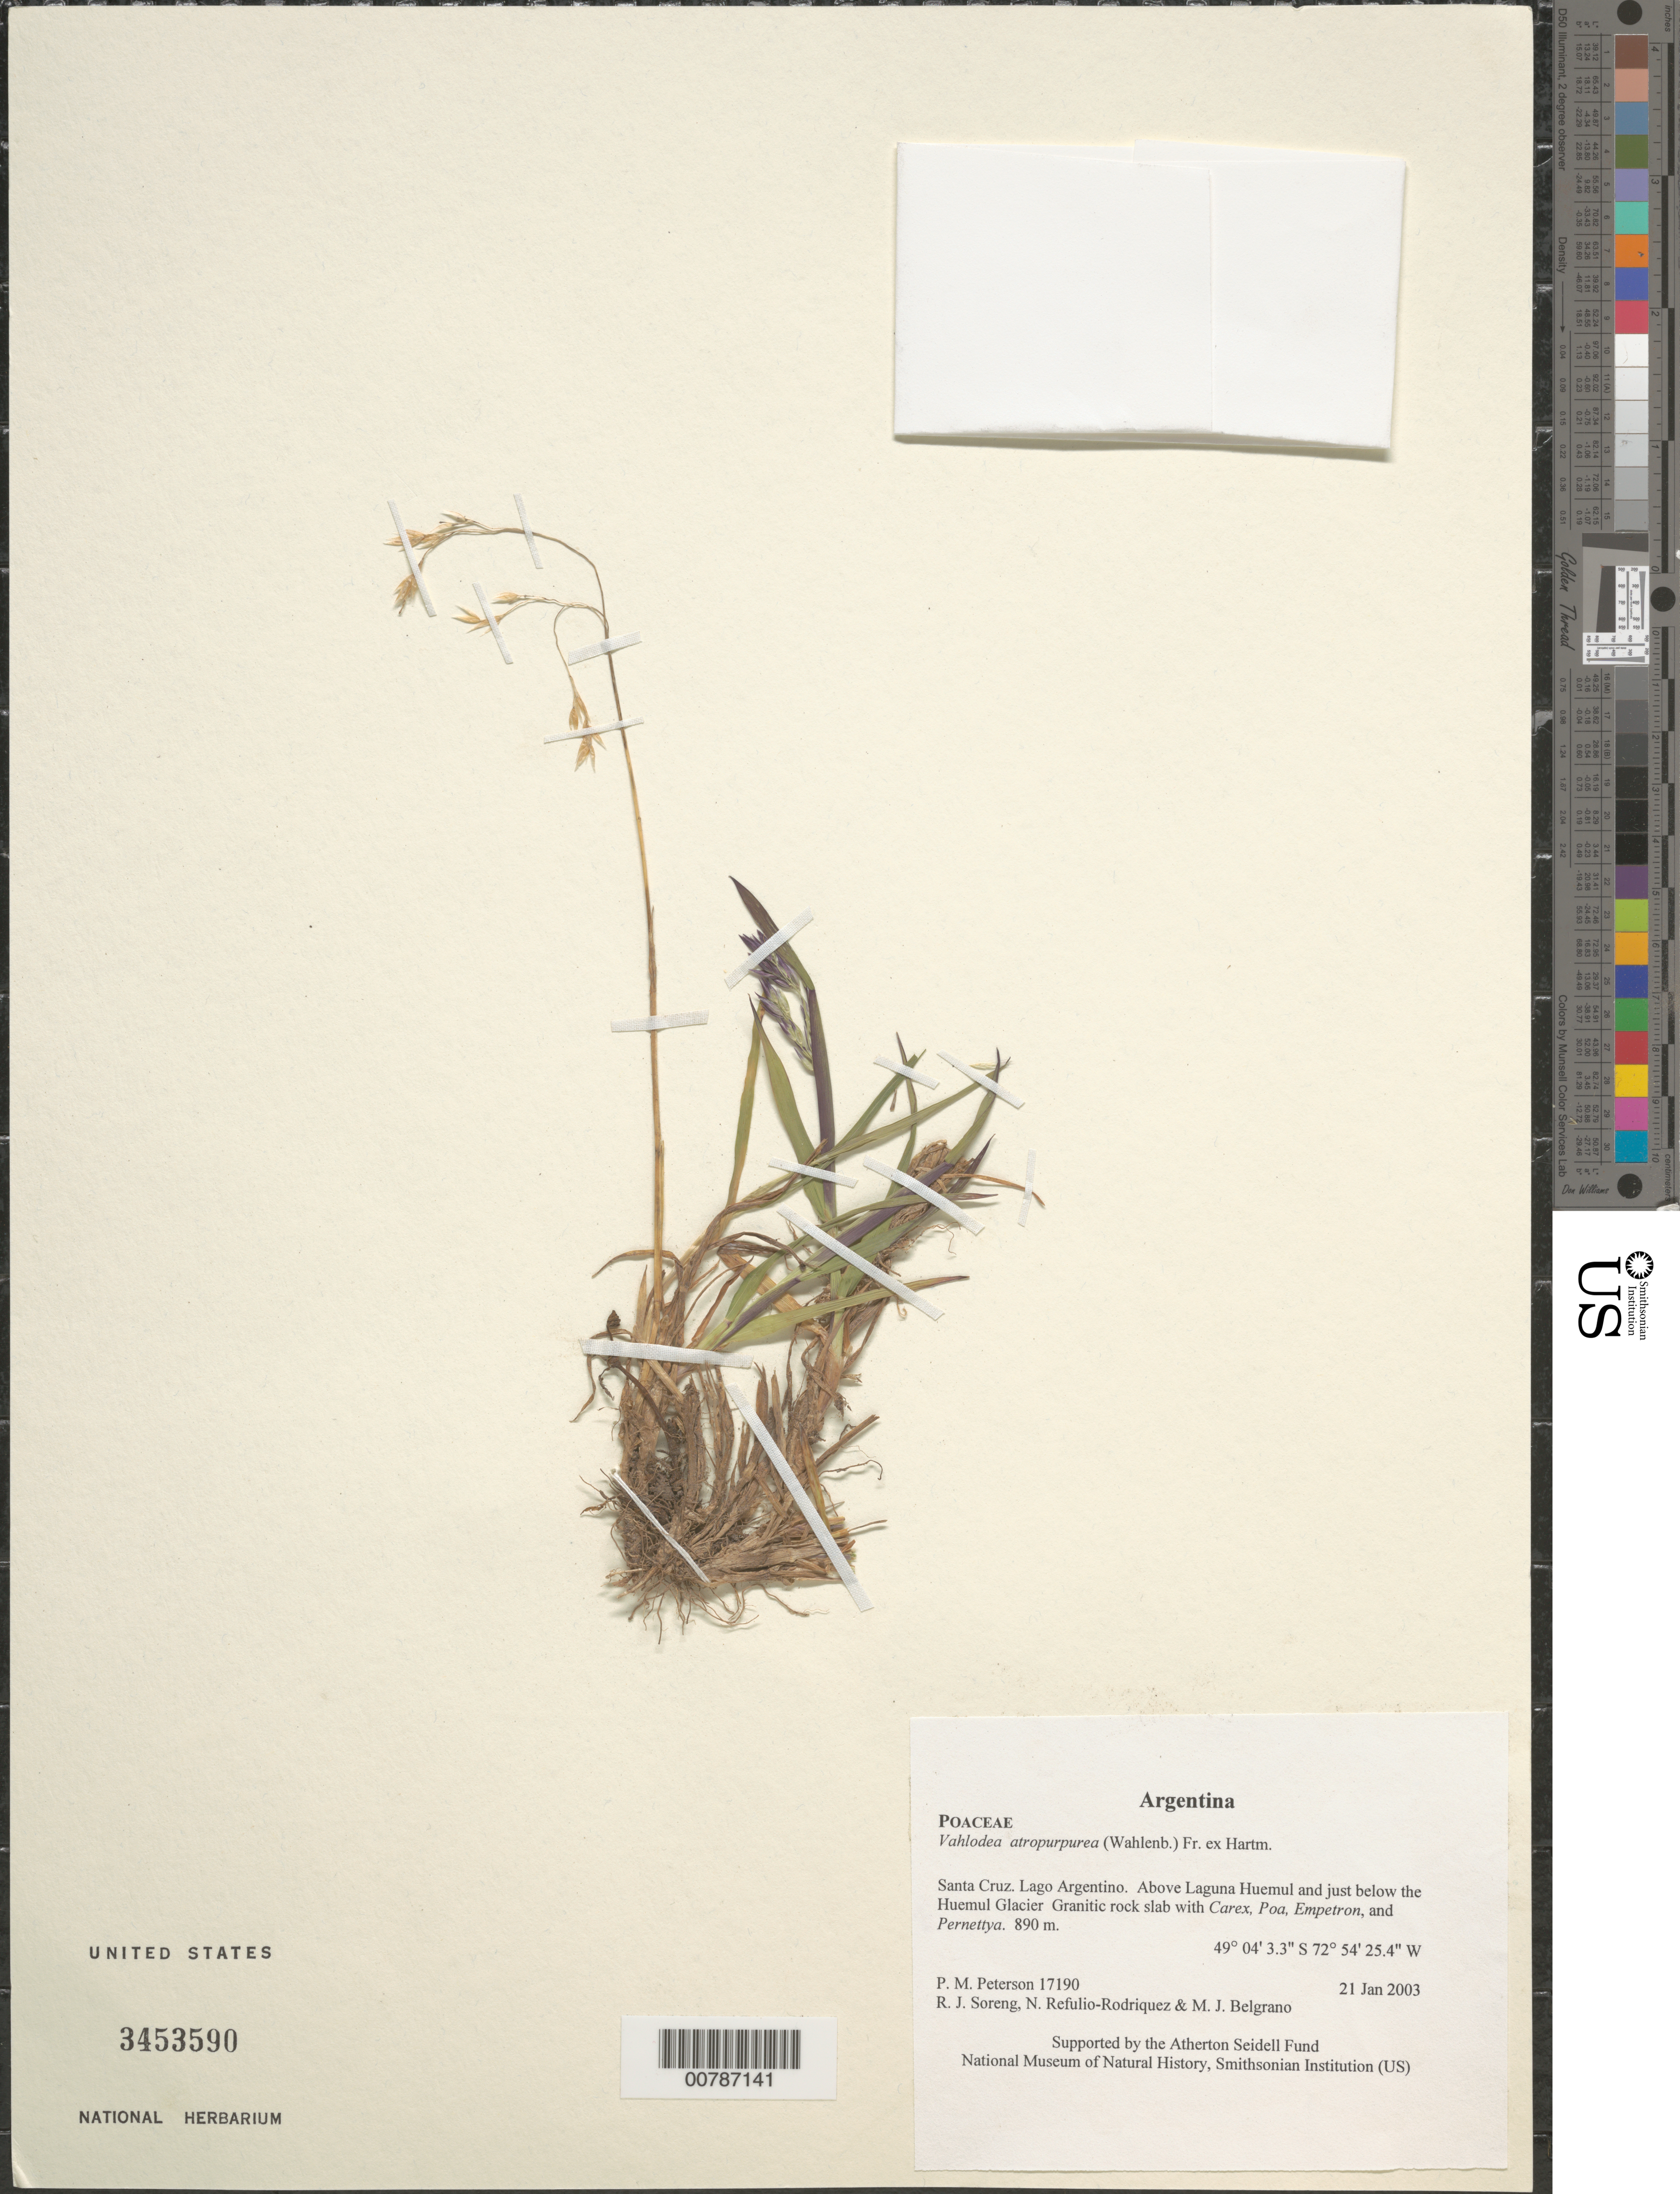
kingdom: Plantae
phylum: Tracheophyta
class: Liliopsida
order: Poales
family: Poaceae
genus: Vahlodea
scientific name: Vahlodea atropurpurea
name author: (Wahlenb.) Fr. ex Hartm.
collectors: P. M. Peterson, R. J. Soreng, N. Refulio-Rodríguez & M. Belgrano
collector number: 17190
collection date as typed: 21 Jan 2003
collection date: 2003-01-21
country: Argentina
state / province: Santa Cruz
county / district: Lago Argentino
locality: Above Laguna Huemul and just below the Huemul Glacier Granitic rock slab with Carex, Poa, Empetron, and Pernettya.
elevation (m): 890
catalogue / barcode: US 3453590